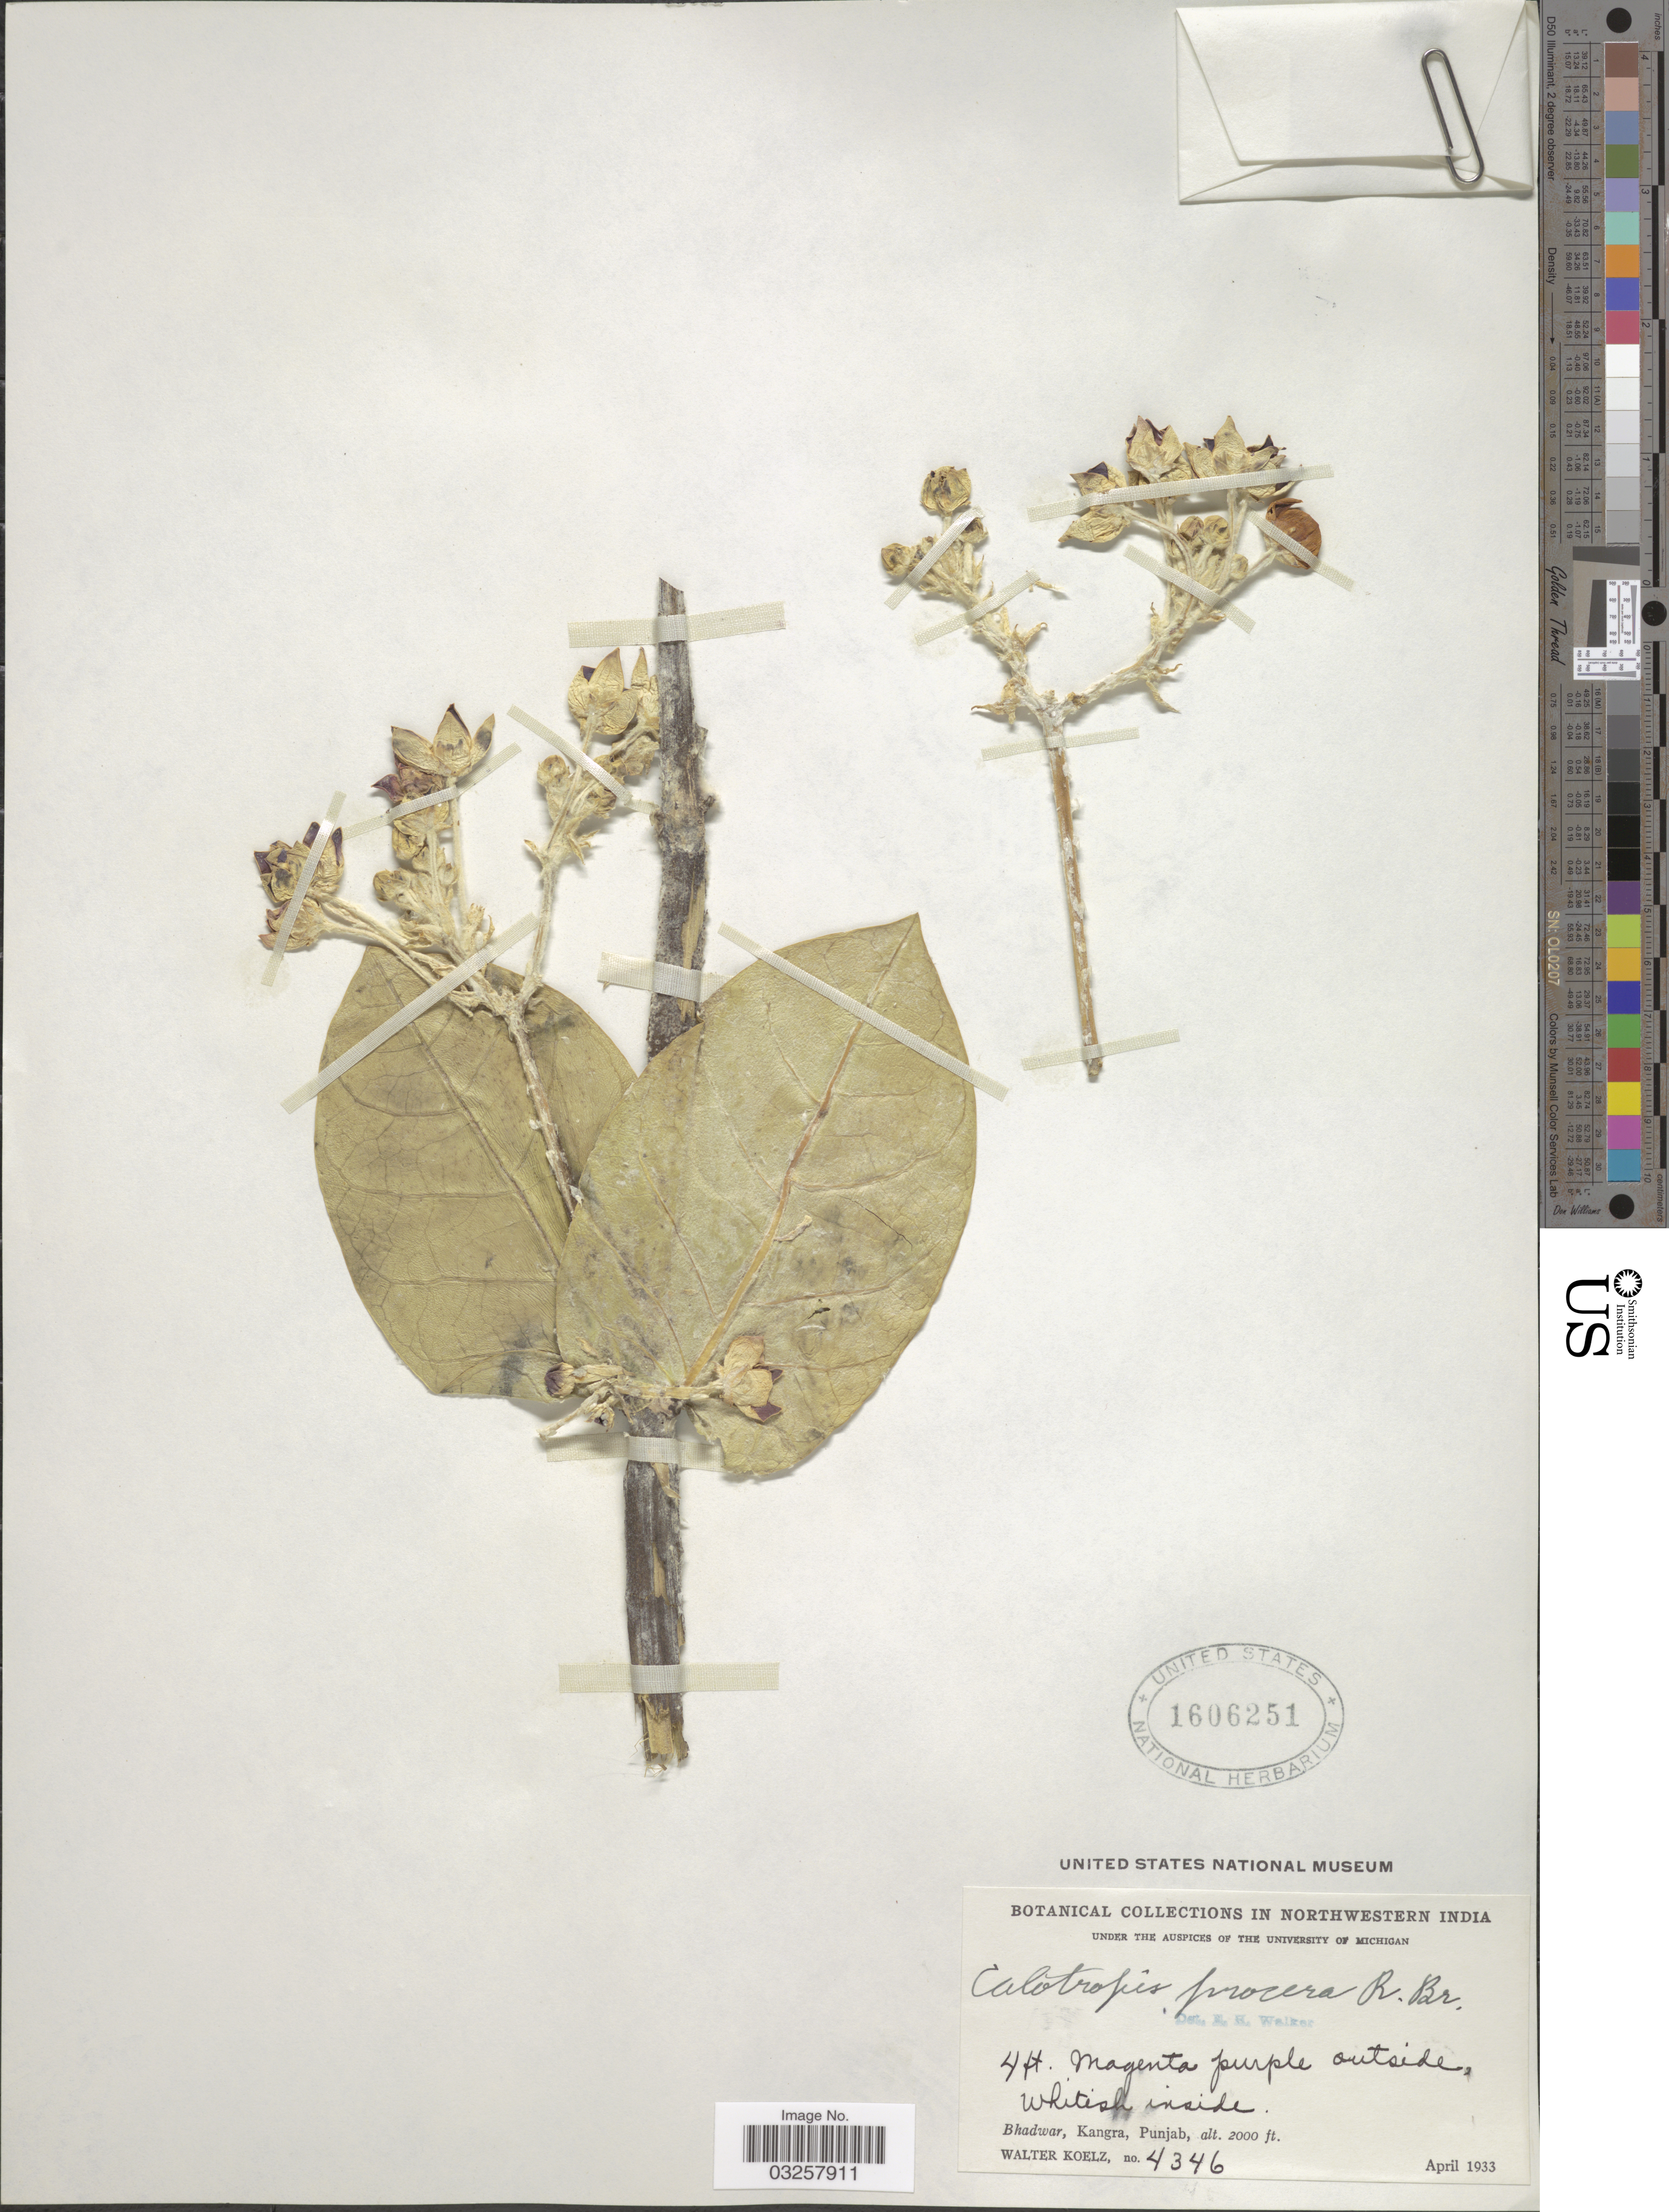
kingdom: Plantae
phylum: Tracheophyta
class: Magnoliopsida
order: Gentianales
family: Apocynaceae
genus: Calotropis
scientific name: Calotropis procera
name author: (Aiton) W.T. Aiton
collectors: W. N. Koelz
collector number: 4346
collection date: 1933-04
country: India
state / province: Punjab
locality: Northwestern India. Bhadwar, Kangra.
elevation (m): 610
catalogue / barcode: US 1606251